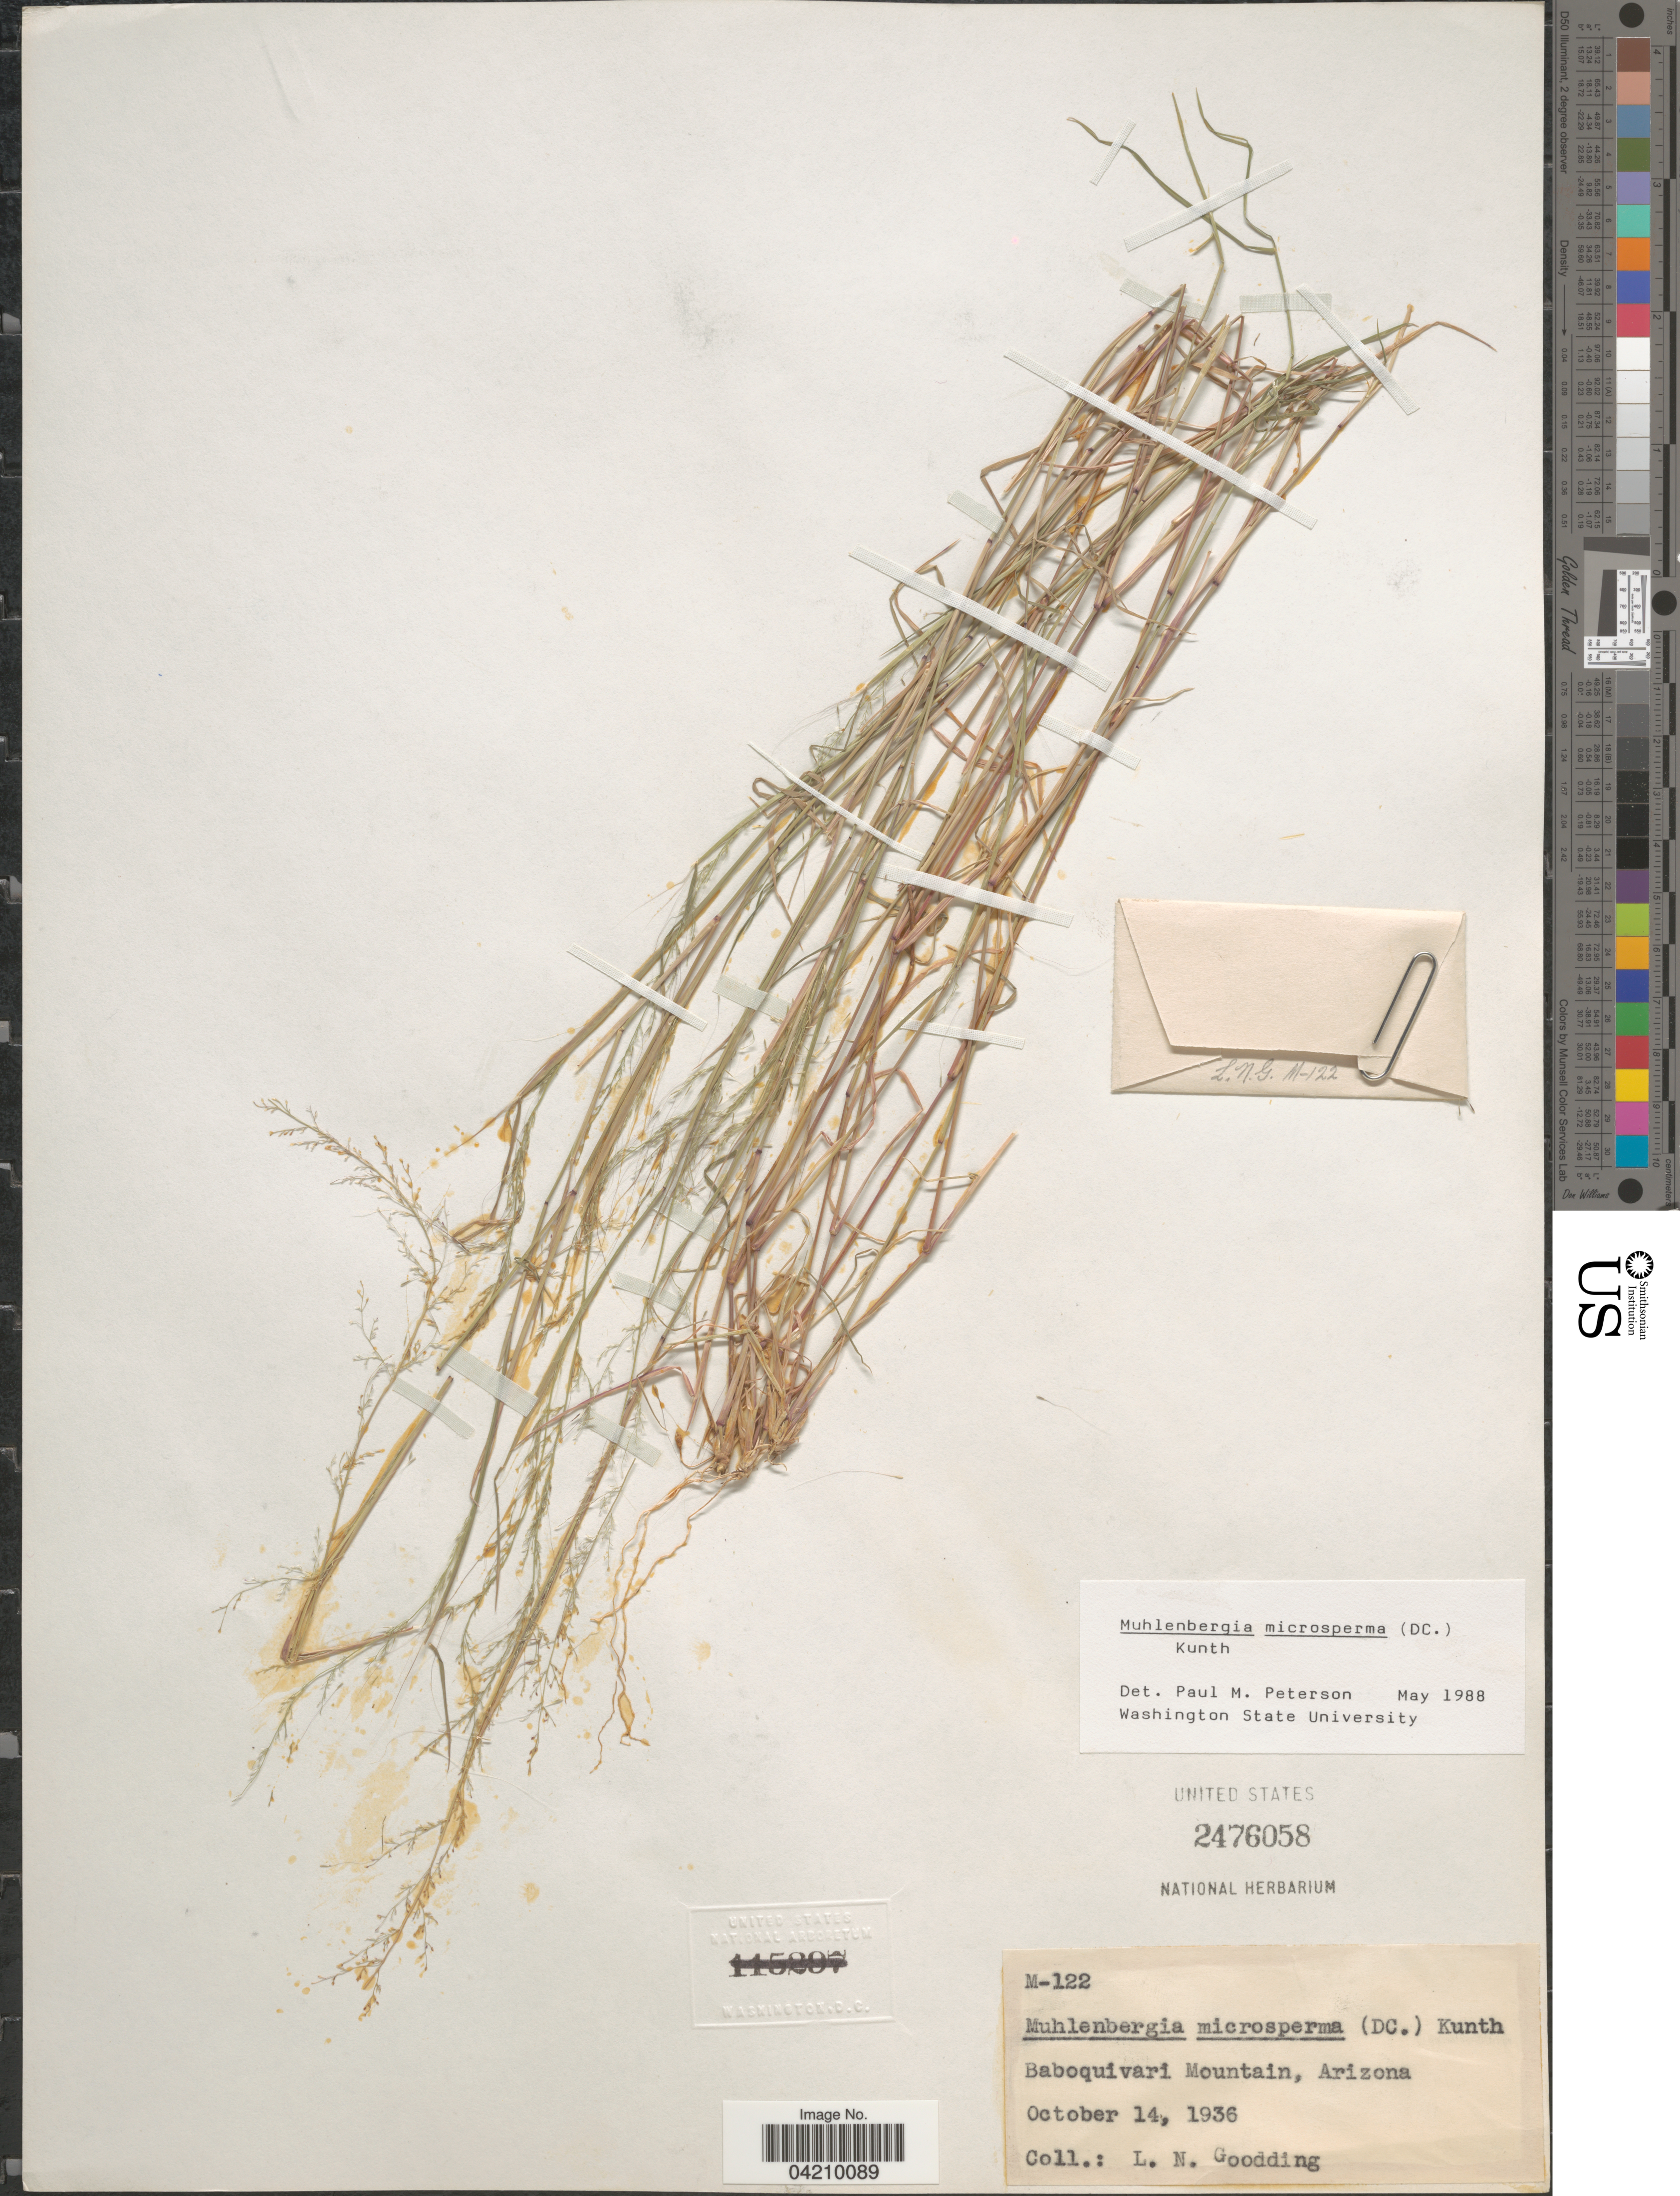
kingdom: Plantae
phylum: Tracheophyta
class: Liliopsida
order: Poales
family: Poaceae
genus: Muhlenbergia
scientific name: Muhlenbergia microsperma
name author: (DC.) Kunth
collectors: L. N. Goodding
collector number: M-122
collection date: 1936-10-14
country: United States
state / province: Arizona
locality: Baboquivari Mountain.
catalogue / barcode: US 2476058